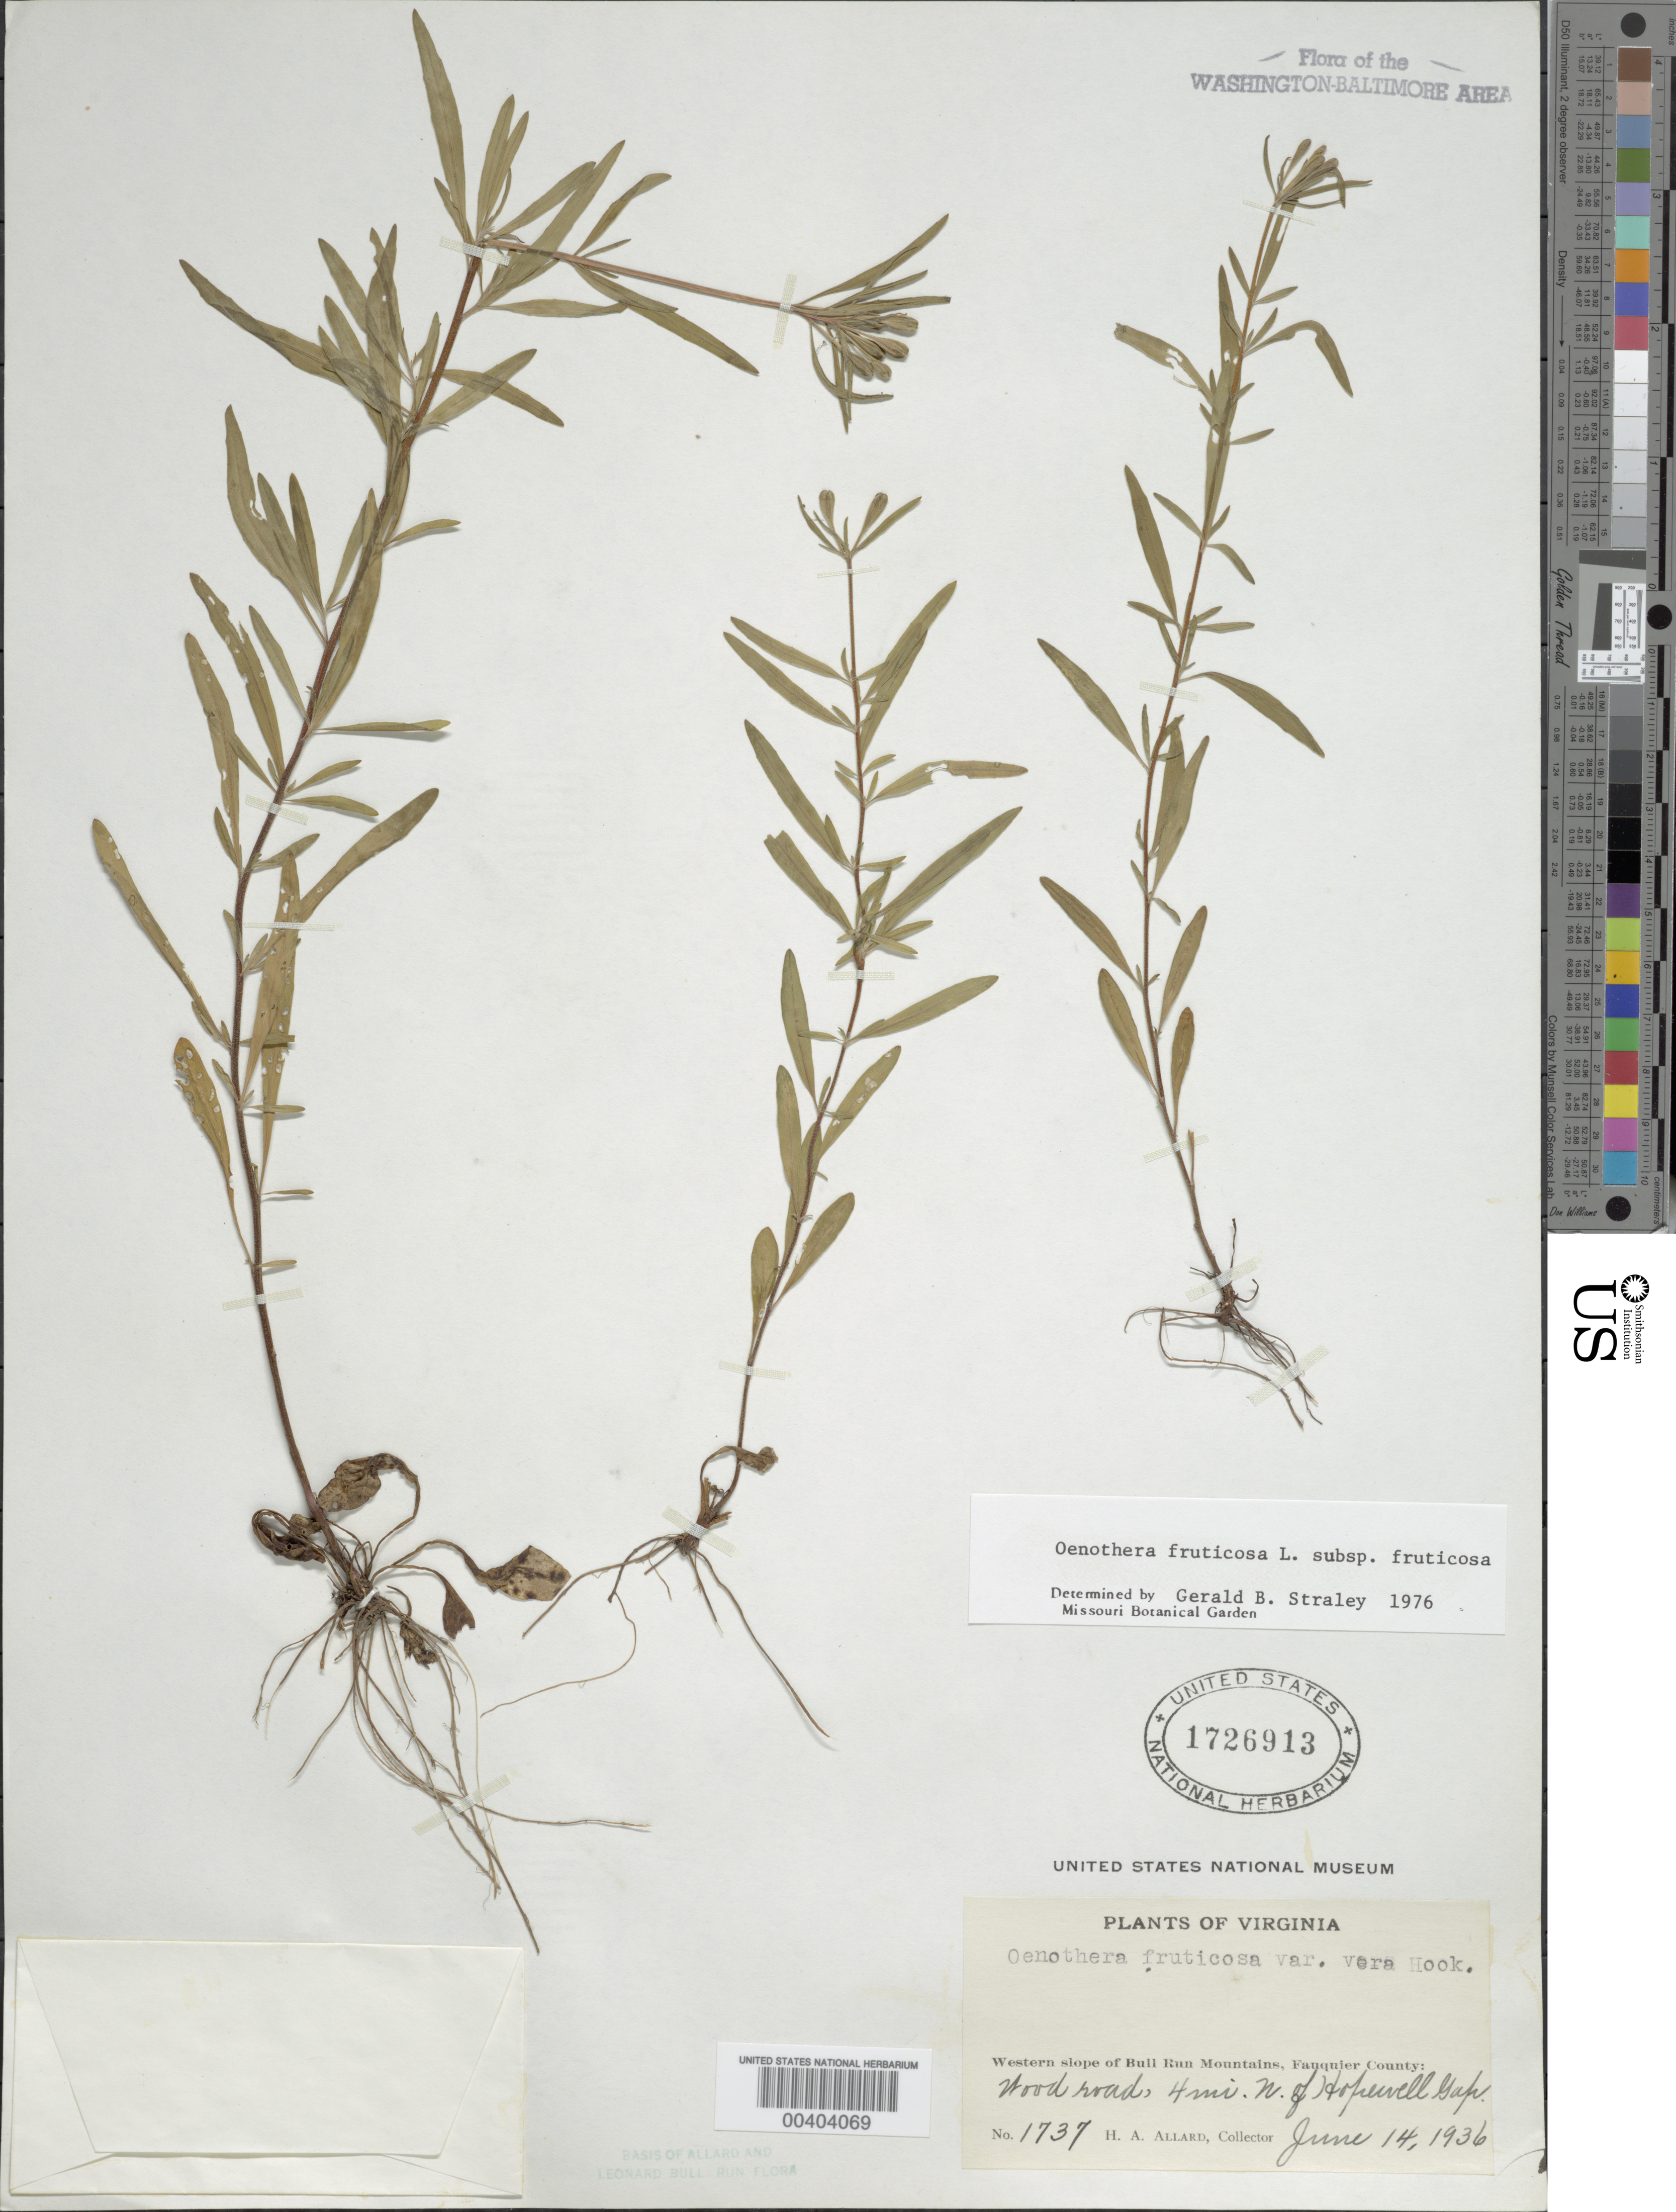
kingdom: Plantae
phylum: Tracheophyta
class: Magnoliopsida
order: Myrtales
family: Onagraceae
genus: Oenothera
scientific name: Oenothera fruticosa subsp. fruticosa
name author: L.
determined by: Straley, G. B.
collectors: H. A. Allard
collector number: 1737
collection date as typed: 14 Jun 1936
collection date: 1936-06-14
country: United States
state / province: Virginia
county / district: Fauquier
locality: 4 mi. N of Hopewell Gap, western slope of Bull Run Mountains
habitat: Wood road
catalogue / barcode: US 1726913